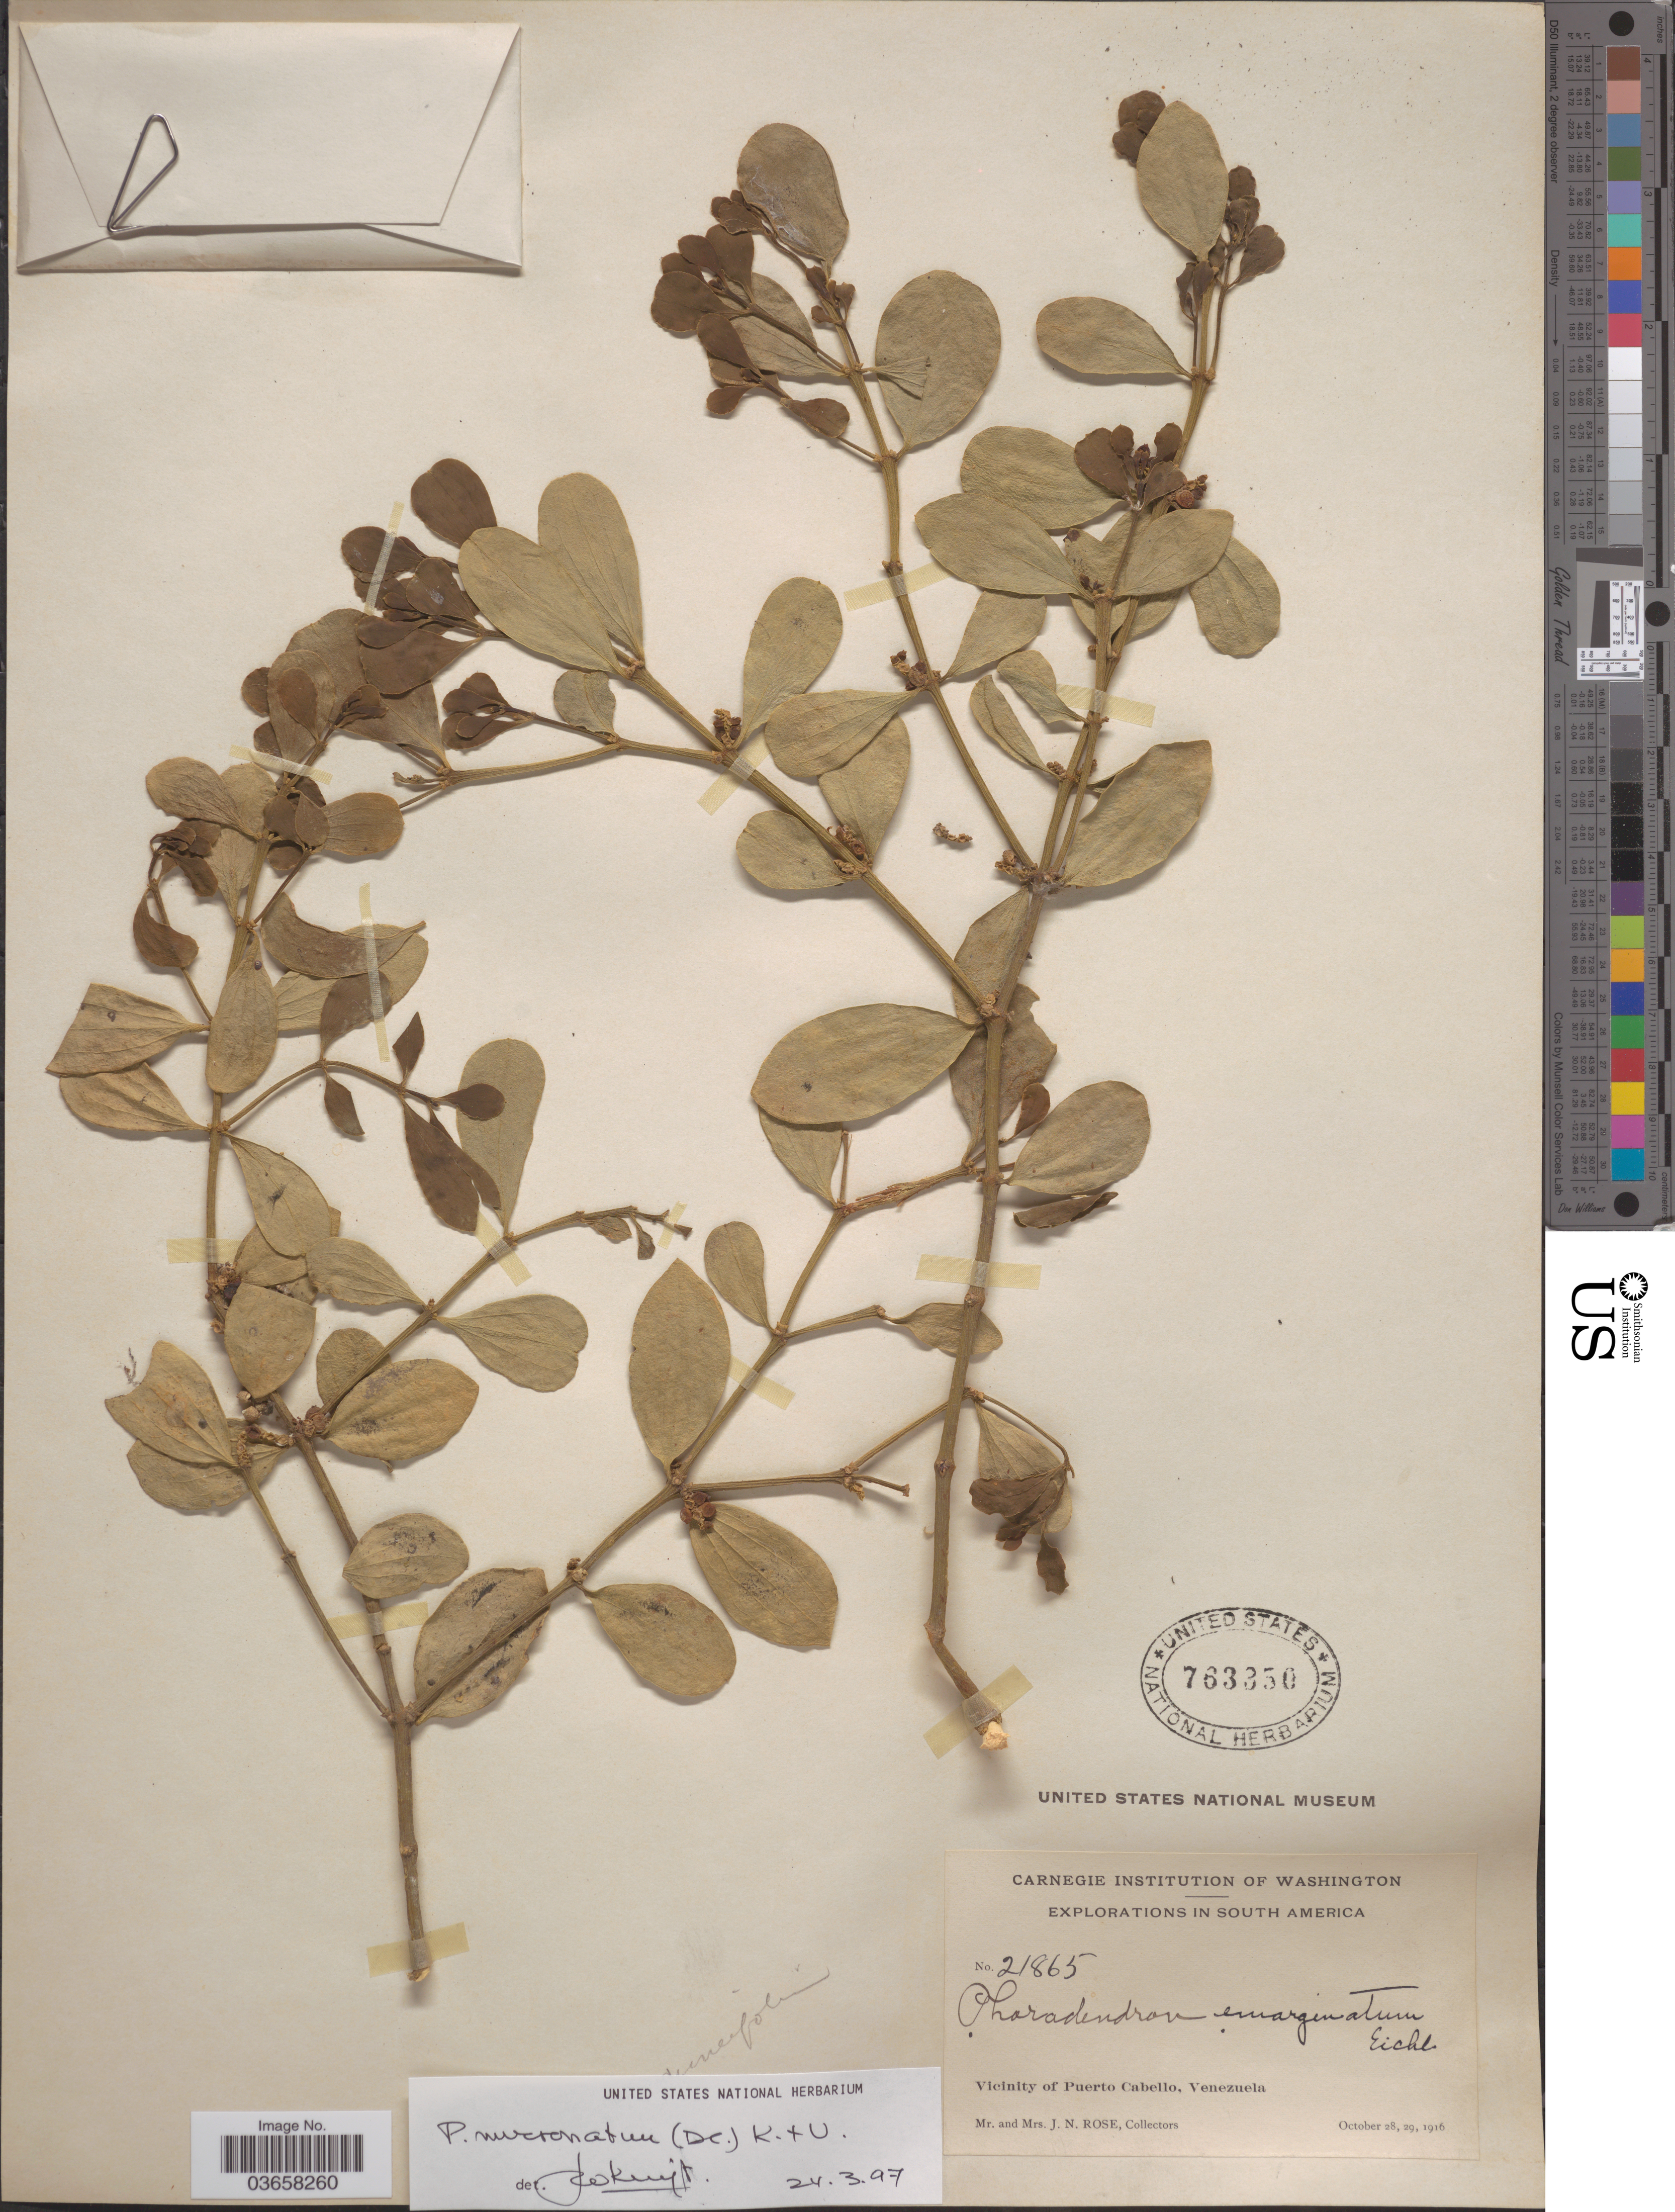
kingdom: Plantae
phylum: Tracheophyta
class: Magnoliopsida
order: Santalales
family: Viscaceae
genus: Phoradendron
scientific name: Phoradendron mucronatum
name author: (DC.) Krug & Urb.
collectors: J. N. Rose & L. B. Rose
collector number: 21865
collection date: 1916-10-28/1916-10-29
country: Venezuela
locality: Vicinity of Puerto Cabello.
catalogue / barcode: US 763350